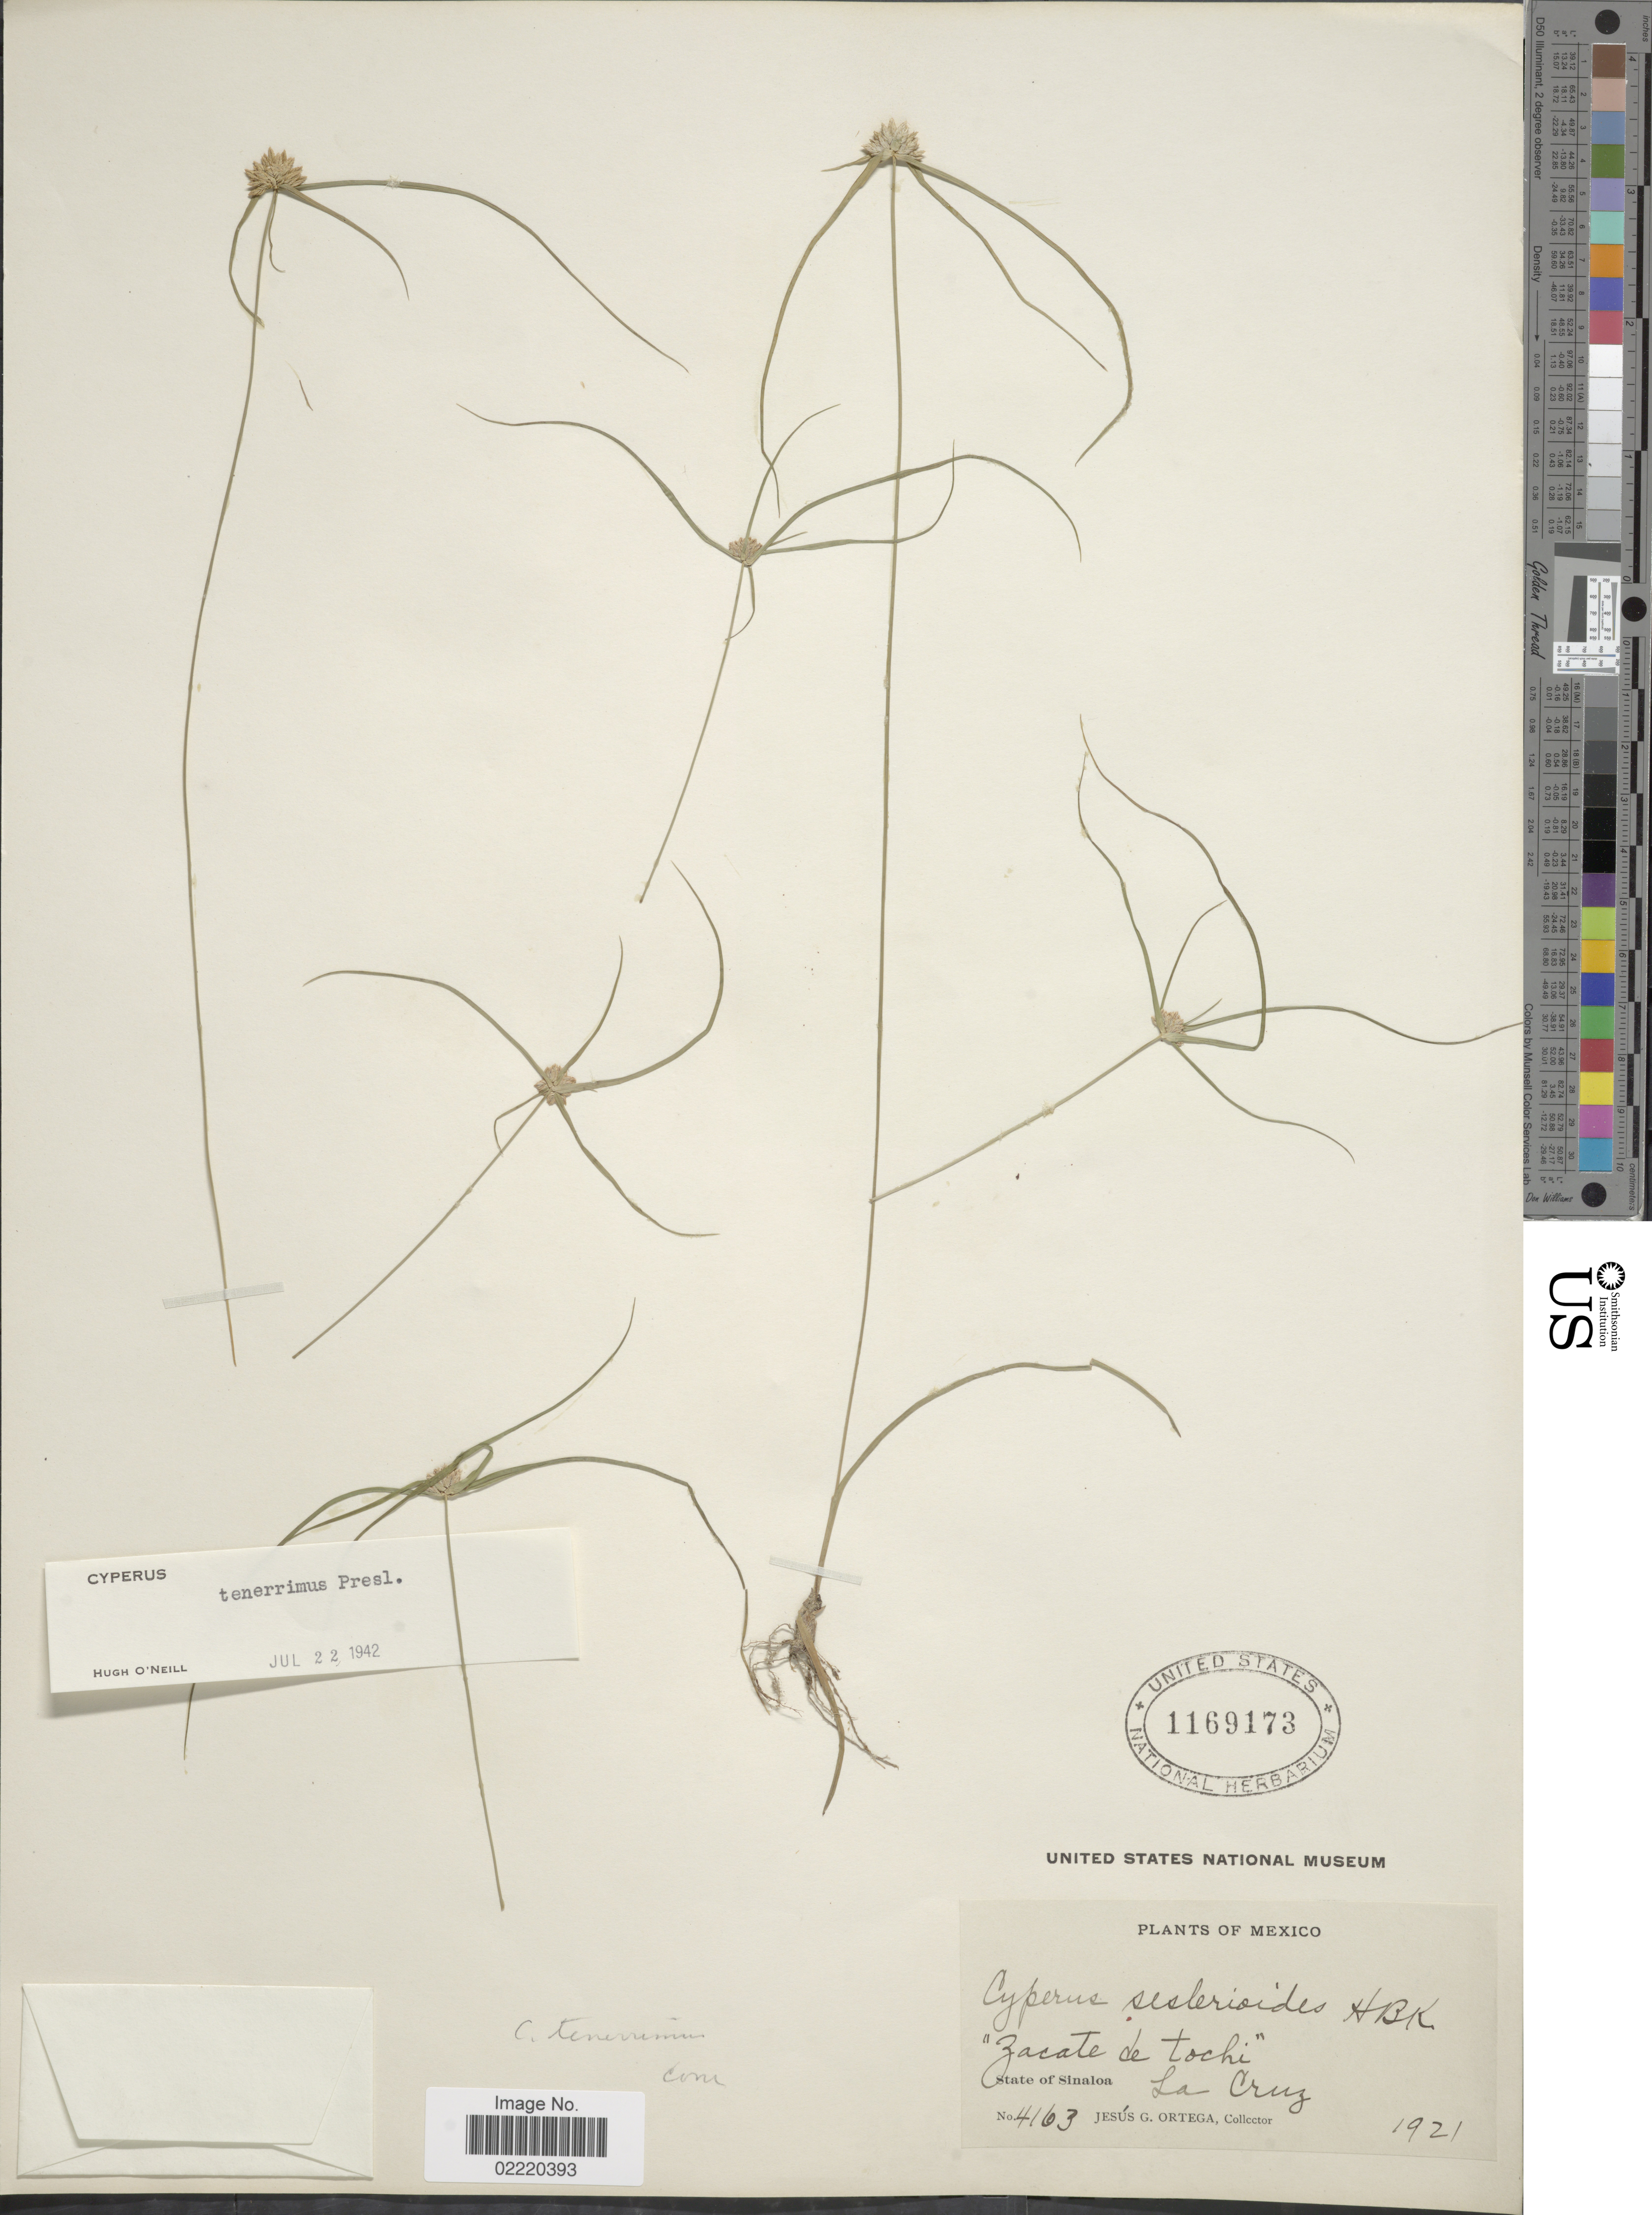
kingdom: Plantae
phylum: Tracheophyta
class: Liliopsida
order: Poales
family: Cyperaceae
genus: Cyperus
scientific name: Cyperus tenerrimus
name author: J. Presl & C. Presl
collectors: J. Ortega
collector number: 4163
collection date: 1921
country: Mexico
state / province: Sinaloa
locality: Zacate de tochi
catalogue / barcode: US 1169173